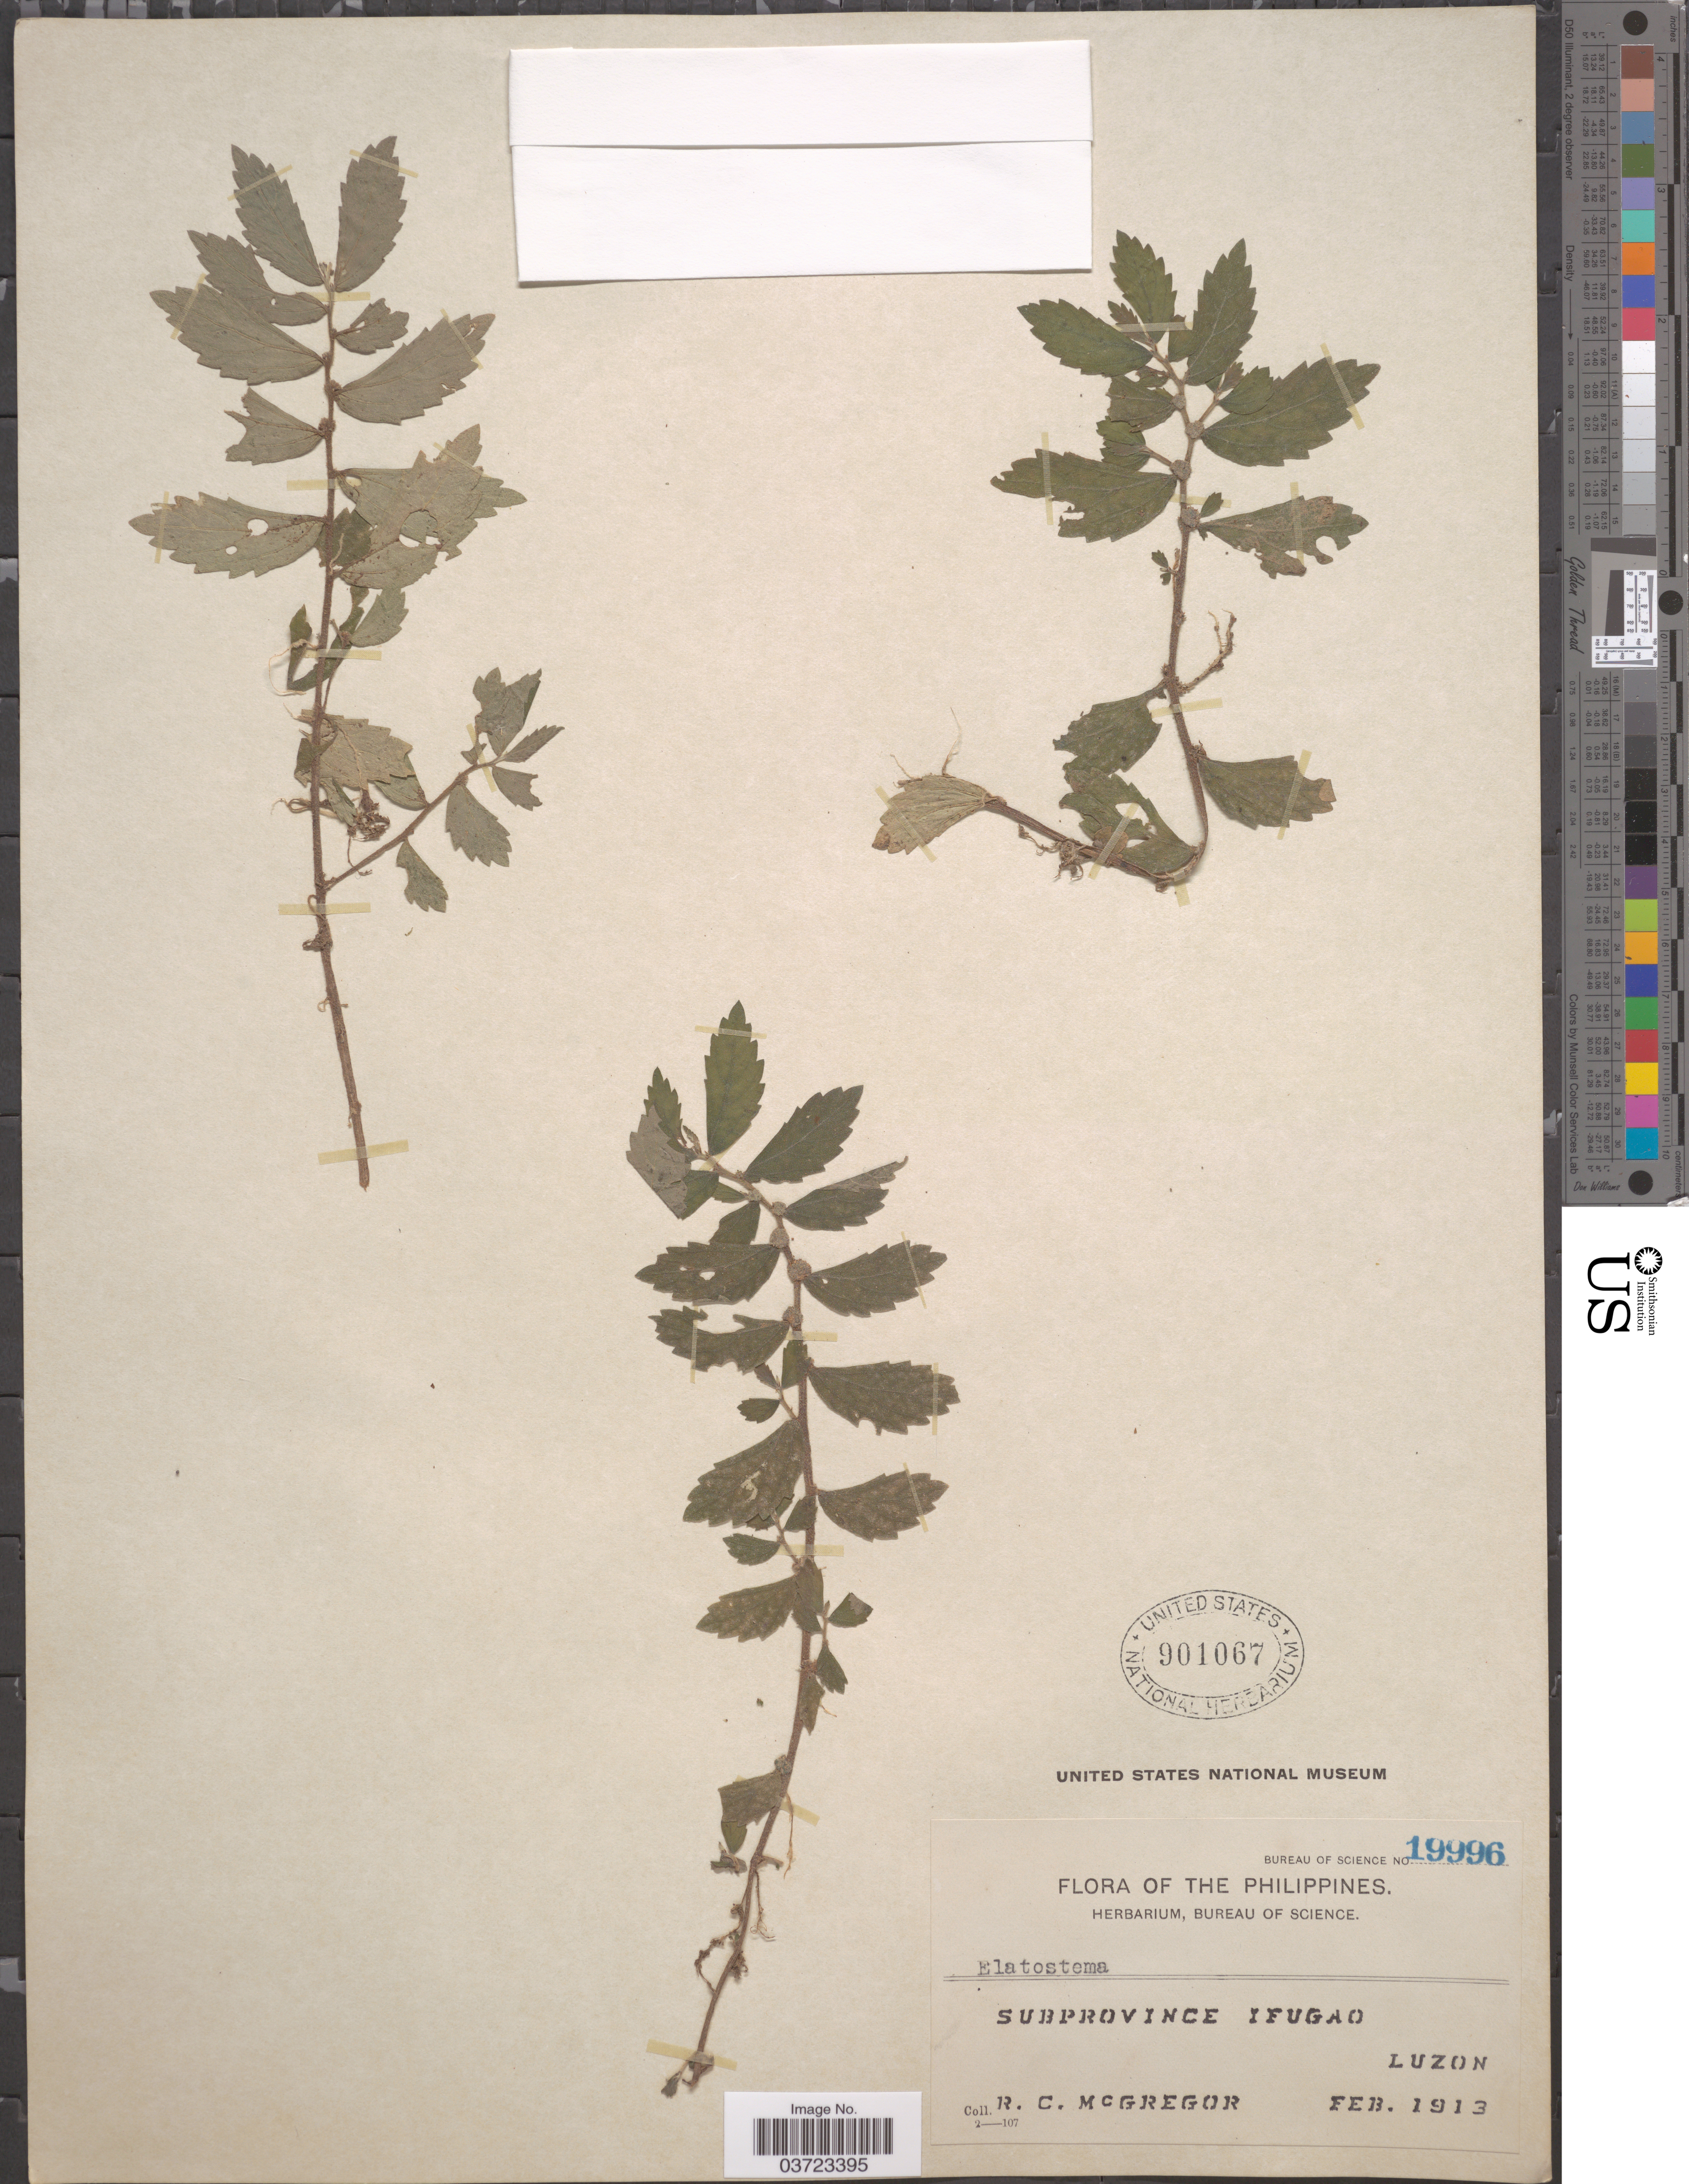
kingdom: Plantae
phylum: Tracheophyta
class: Magnoliopsida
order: Rosales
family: Urticaceae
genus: Elatostema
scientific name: Elatostema sp.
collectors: R. C. McGregor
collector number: Bureau of Science 19996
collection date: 1913-02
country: Philippines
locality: Subprovince Ifugao. Luzon.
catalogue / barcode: US 901067